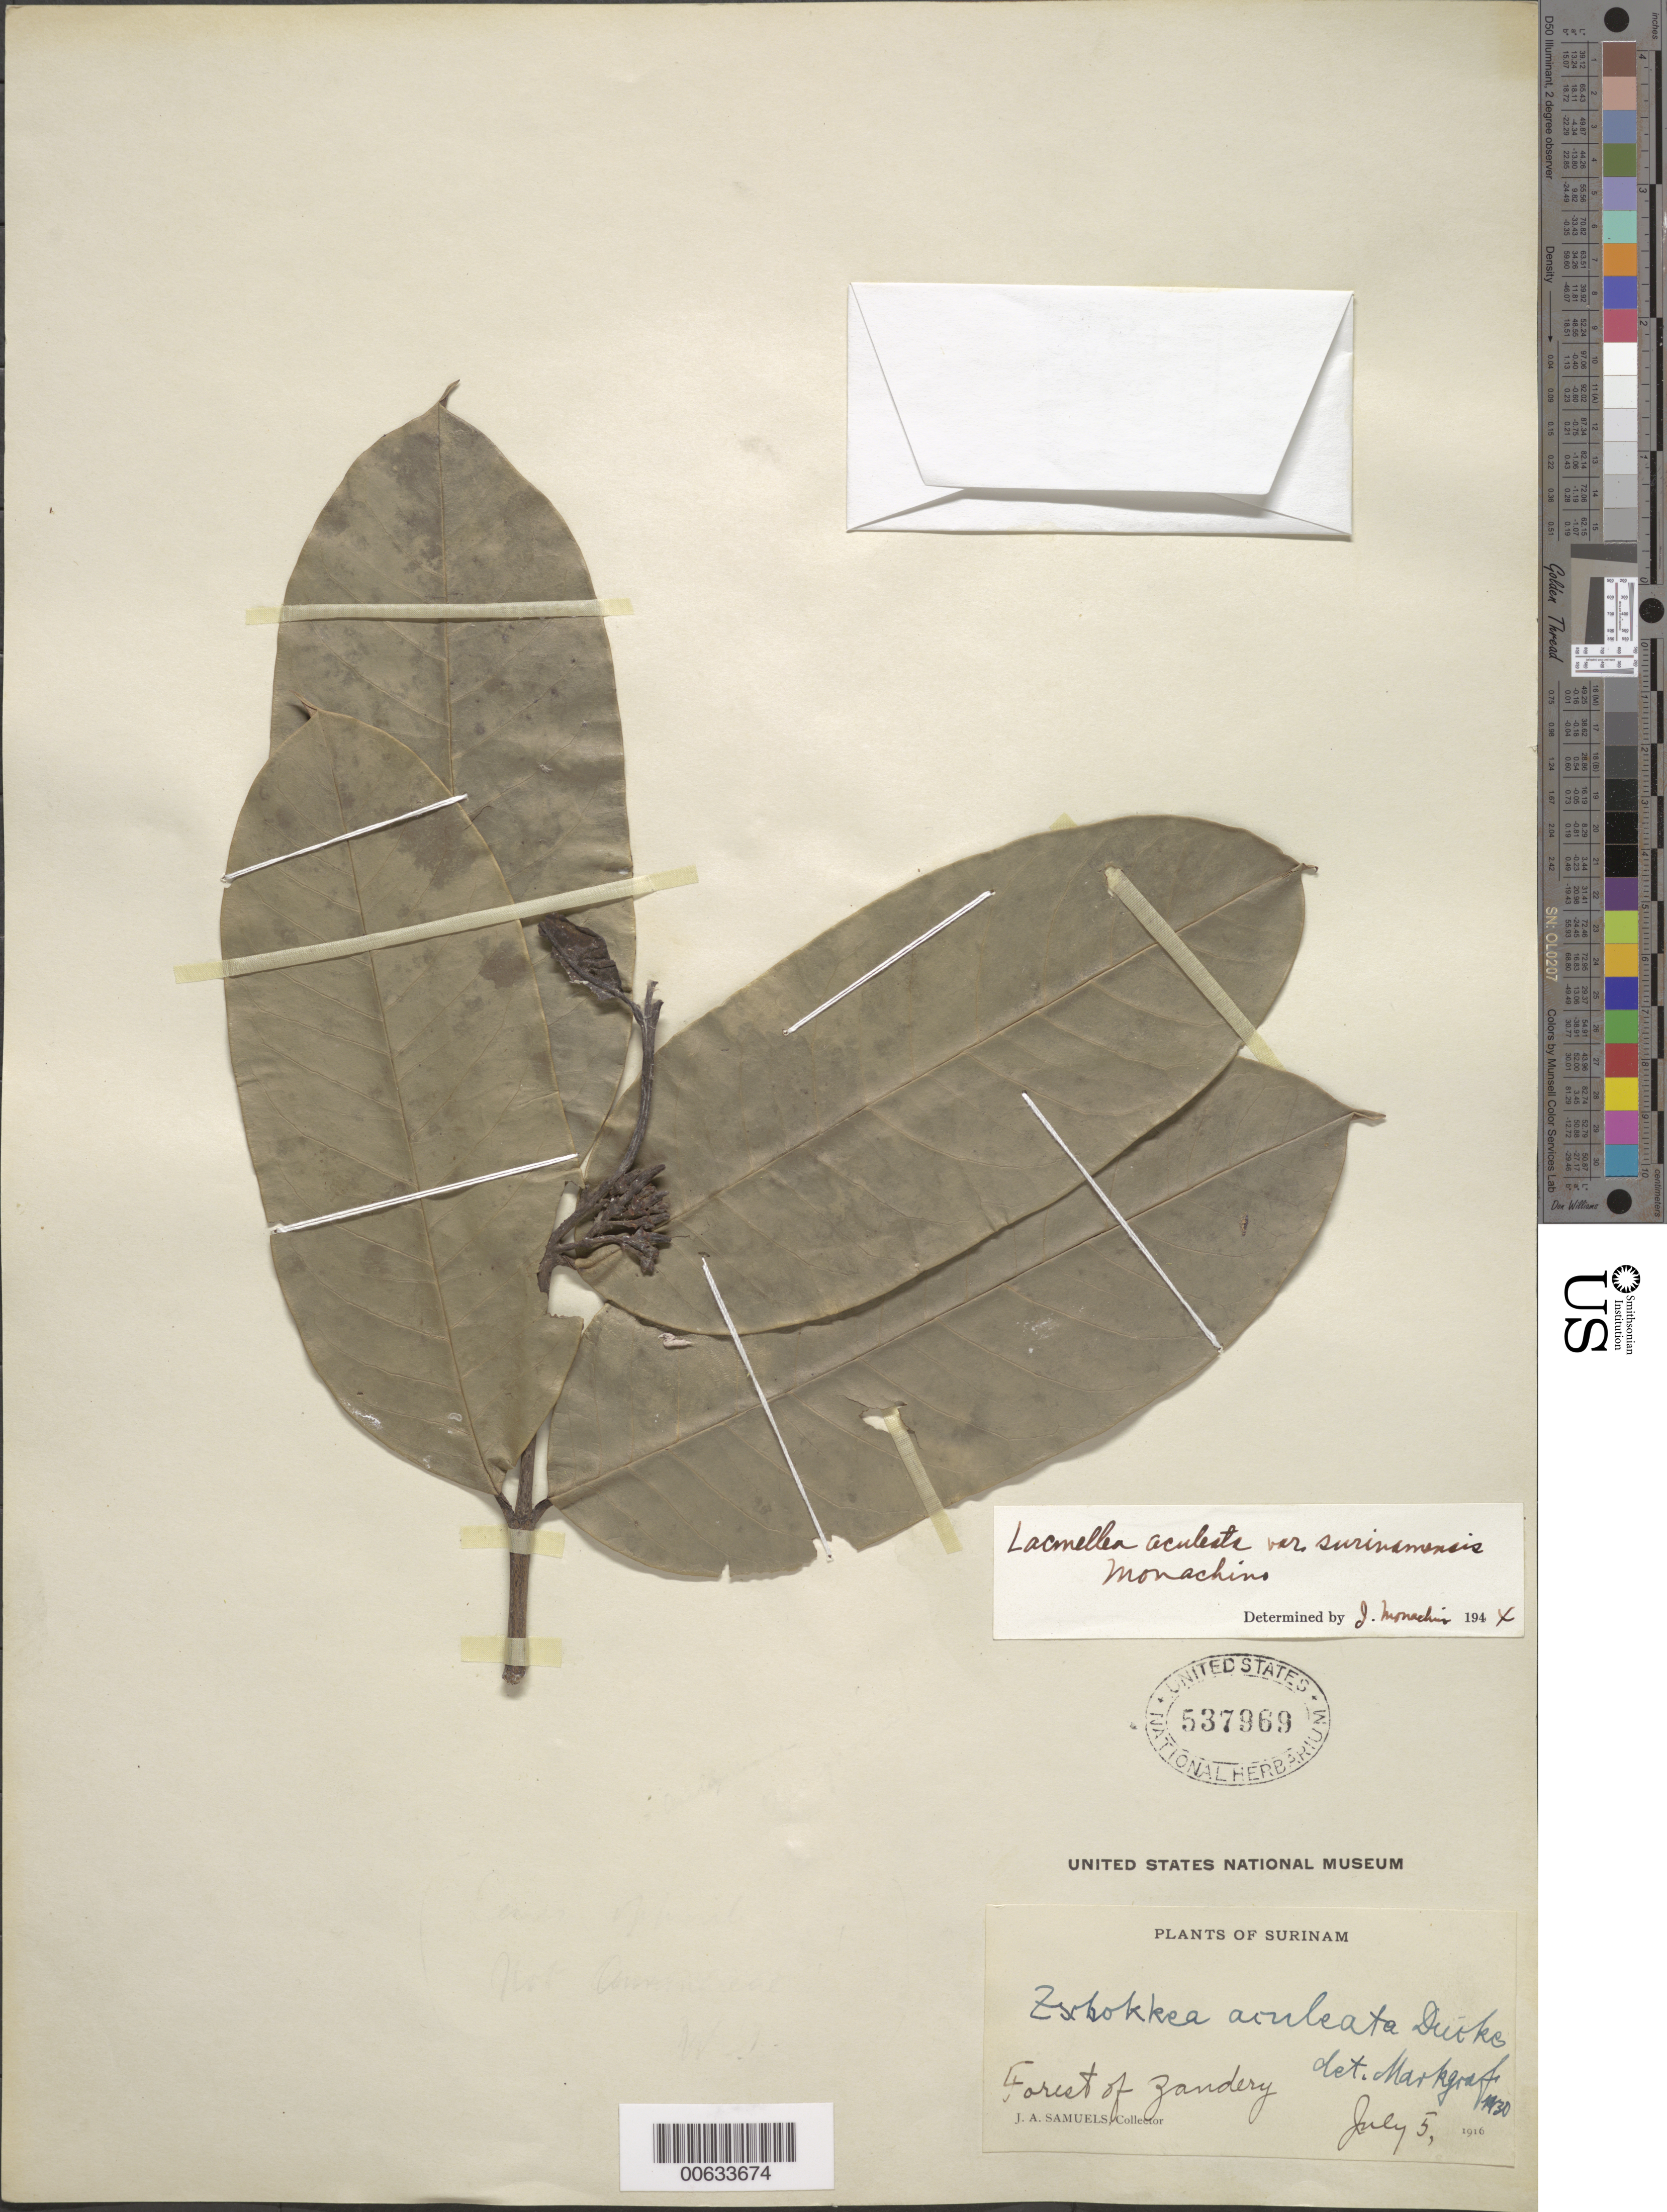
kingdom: Plantae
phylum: Tracheophyta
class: Magnoliopsida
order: Gentianales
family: Apocynaceae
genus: Lacmellea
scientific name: Lacmellea aculeata var. surinamensis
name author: Monach.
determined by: Monachino, J. V.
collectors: J. A. Samuels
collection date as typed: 5-Jul-16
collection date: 1916-07-05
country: Suriname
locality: Zanderij I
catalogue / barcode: US 537969